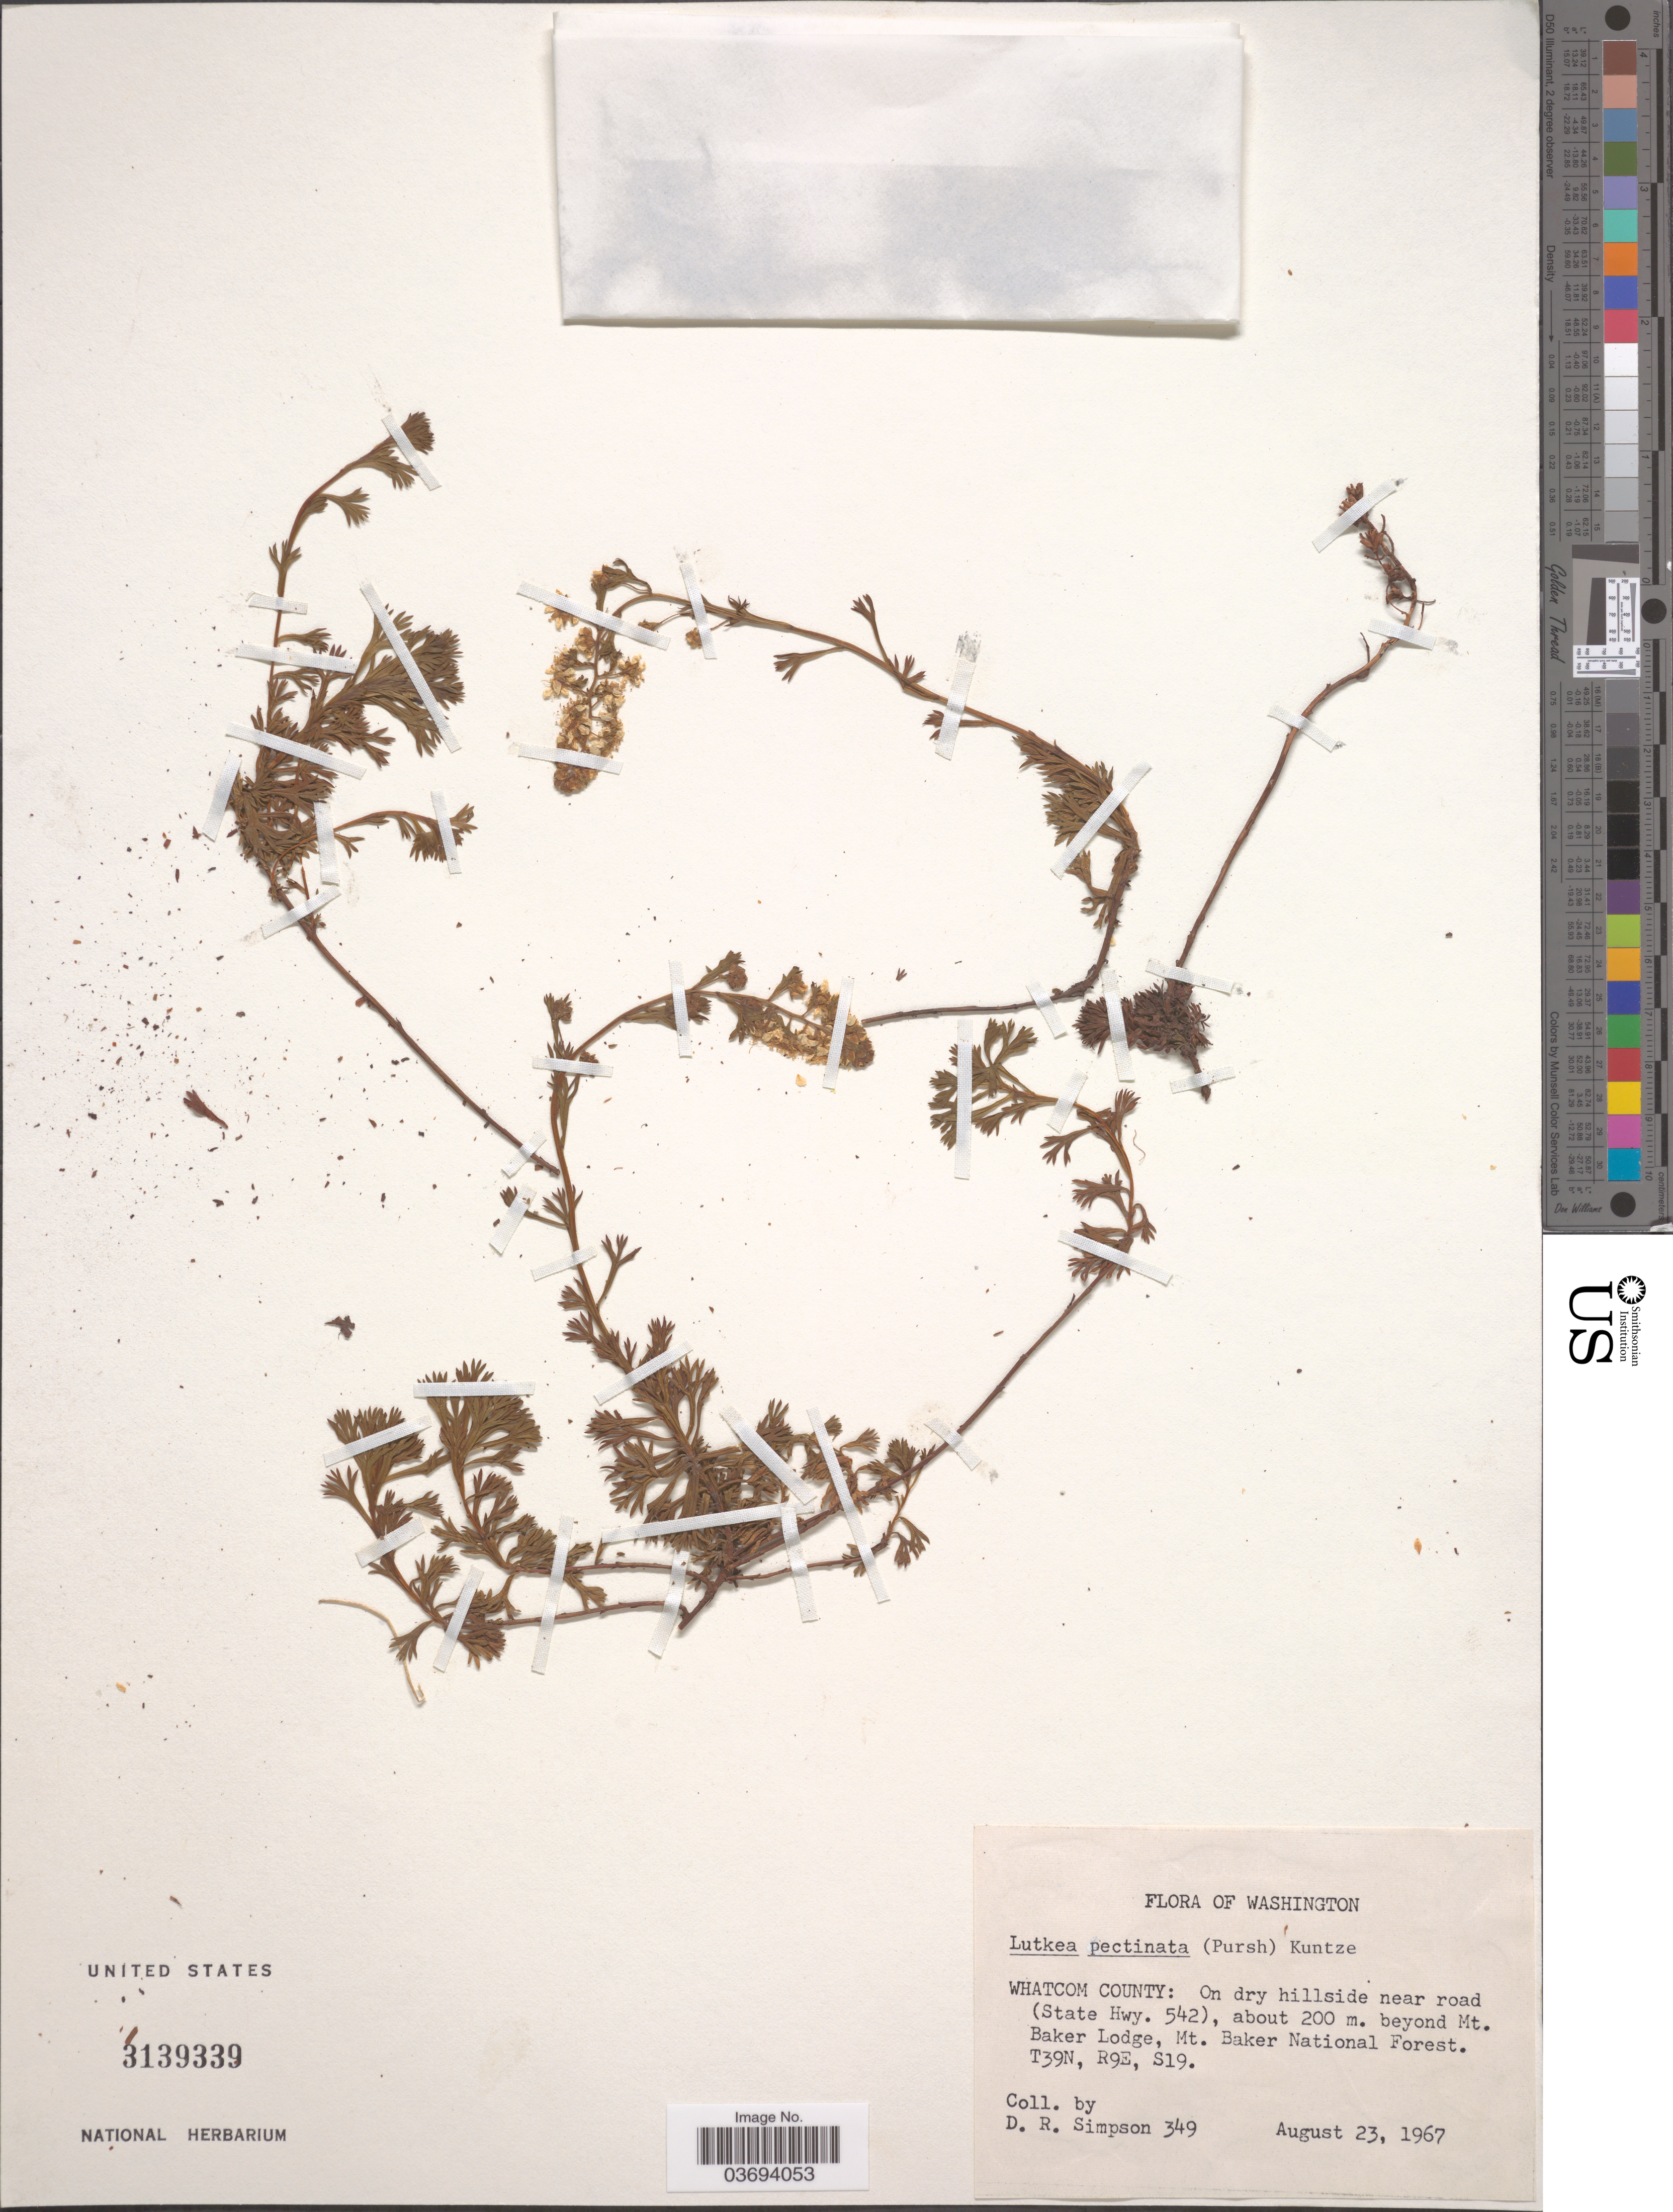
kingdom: Plantae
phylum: Tracheophyta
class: Magnoliopsida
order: Rosales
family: Rosaceae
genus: Luetkea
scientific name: Luetkea pectinata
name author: (Pursh) Kuntze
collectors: D. R. Simpson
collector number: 349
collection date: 1967-08-23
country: United States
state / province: Washington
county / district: Whatcom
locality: Whatcom County: On dry hillsides near road (State Hwy. 542), beyond Mt. Baker Lodge, Mt. Baker National Forest, T39N, R9E, S19.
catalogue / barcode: US 3139339